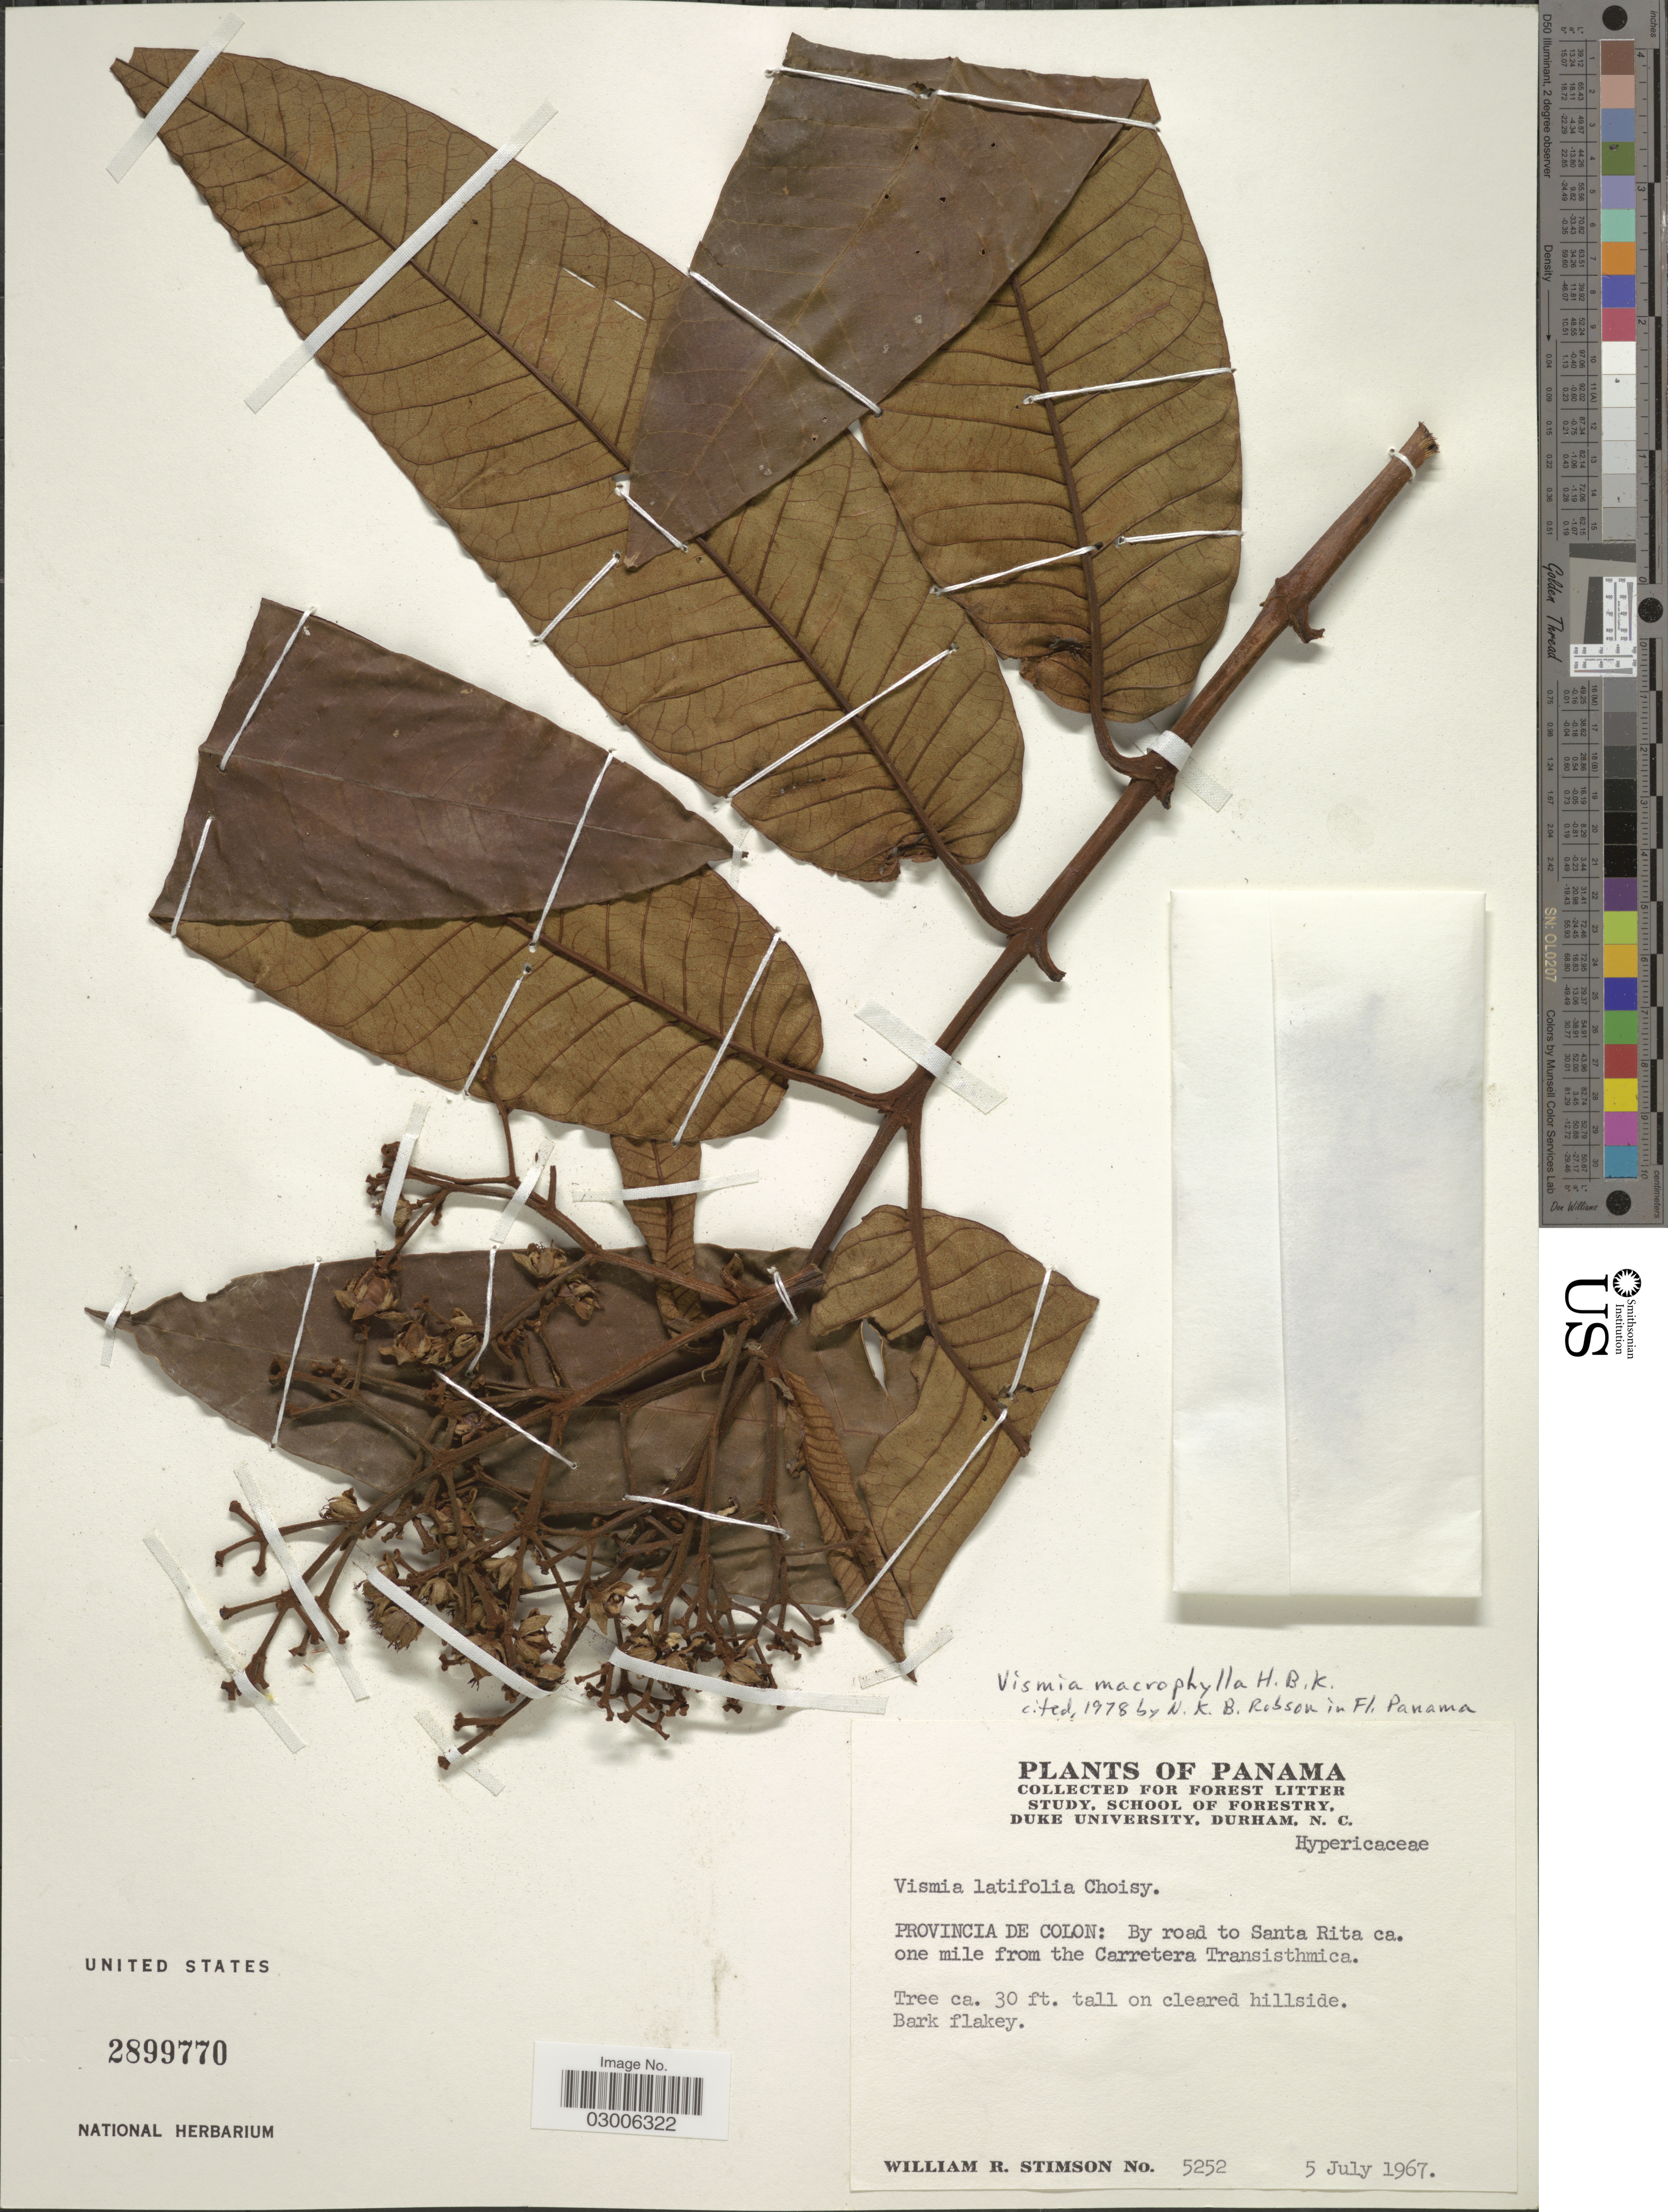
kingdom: Plantae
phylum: Tracheophyta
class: Magnoliopsida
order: Malpighiales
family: Hypericaceae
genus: Vismia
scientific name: Vismia macrophylla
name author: Kunth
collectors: W. R. Stimson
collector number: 5252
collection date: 1967-07-05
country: Panama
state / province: Colón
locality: By road to Santa Rita ca. one mile from the Carretera Transisthmica.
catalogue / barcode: US 2899770